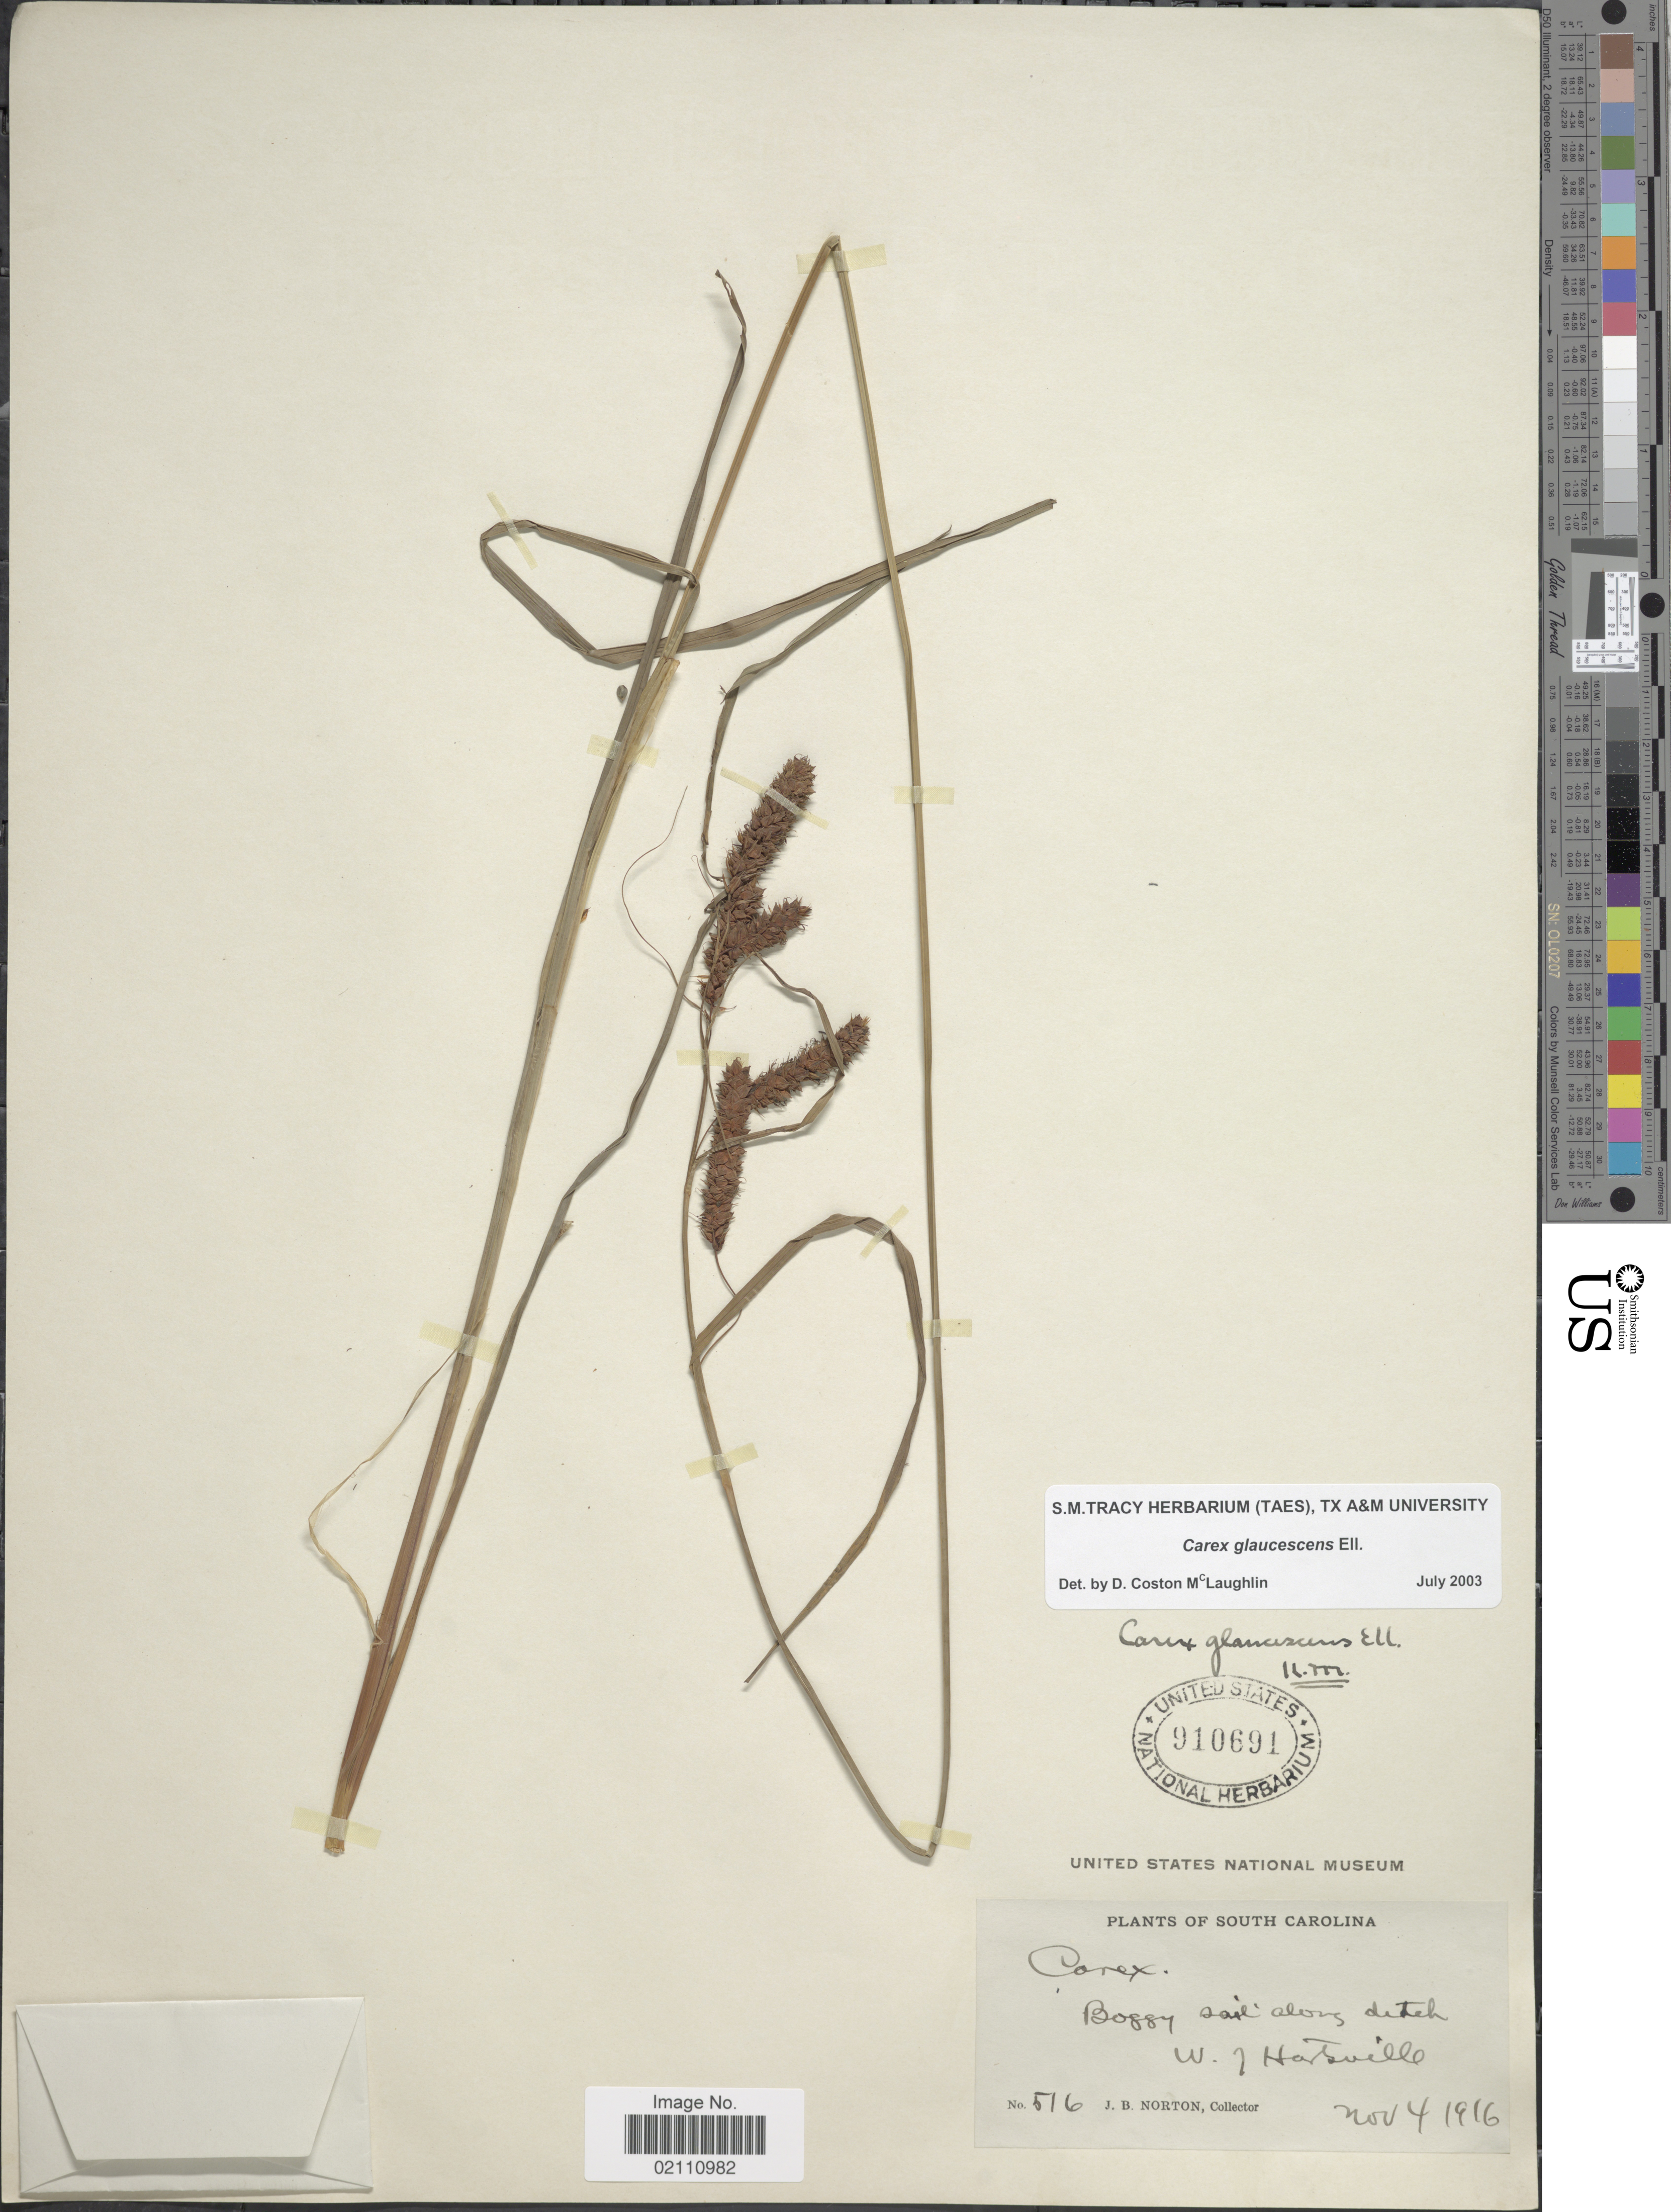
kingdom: Plantae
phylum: Tracheophyta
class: Liliopsida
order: Poales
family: Cyperaceae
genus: Carex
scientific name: Carex glaucescens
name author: Elliott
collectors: J. B. Norton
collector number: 516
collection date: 1916-11-04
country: United States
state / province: South Carolina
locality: W. of Hatsville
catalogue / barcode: US 910691